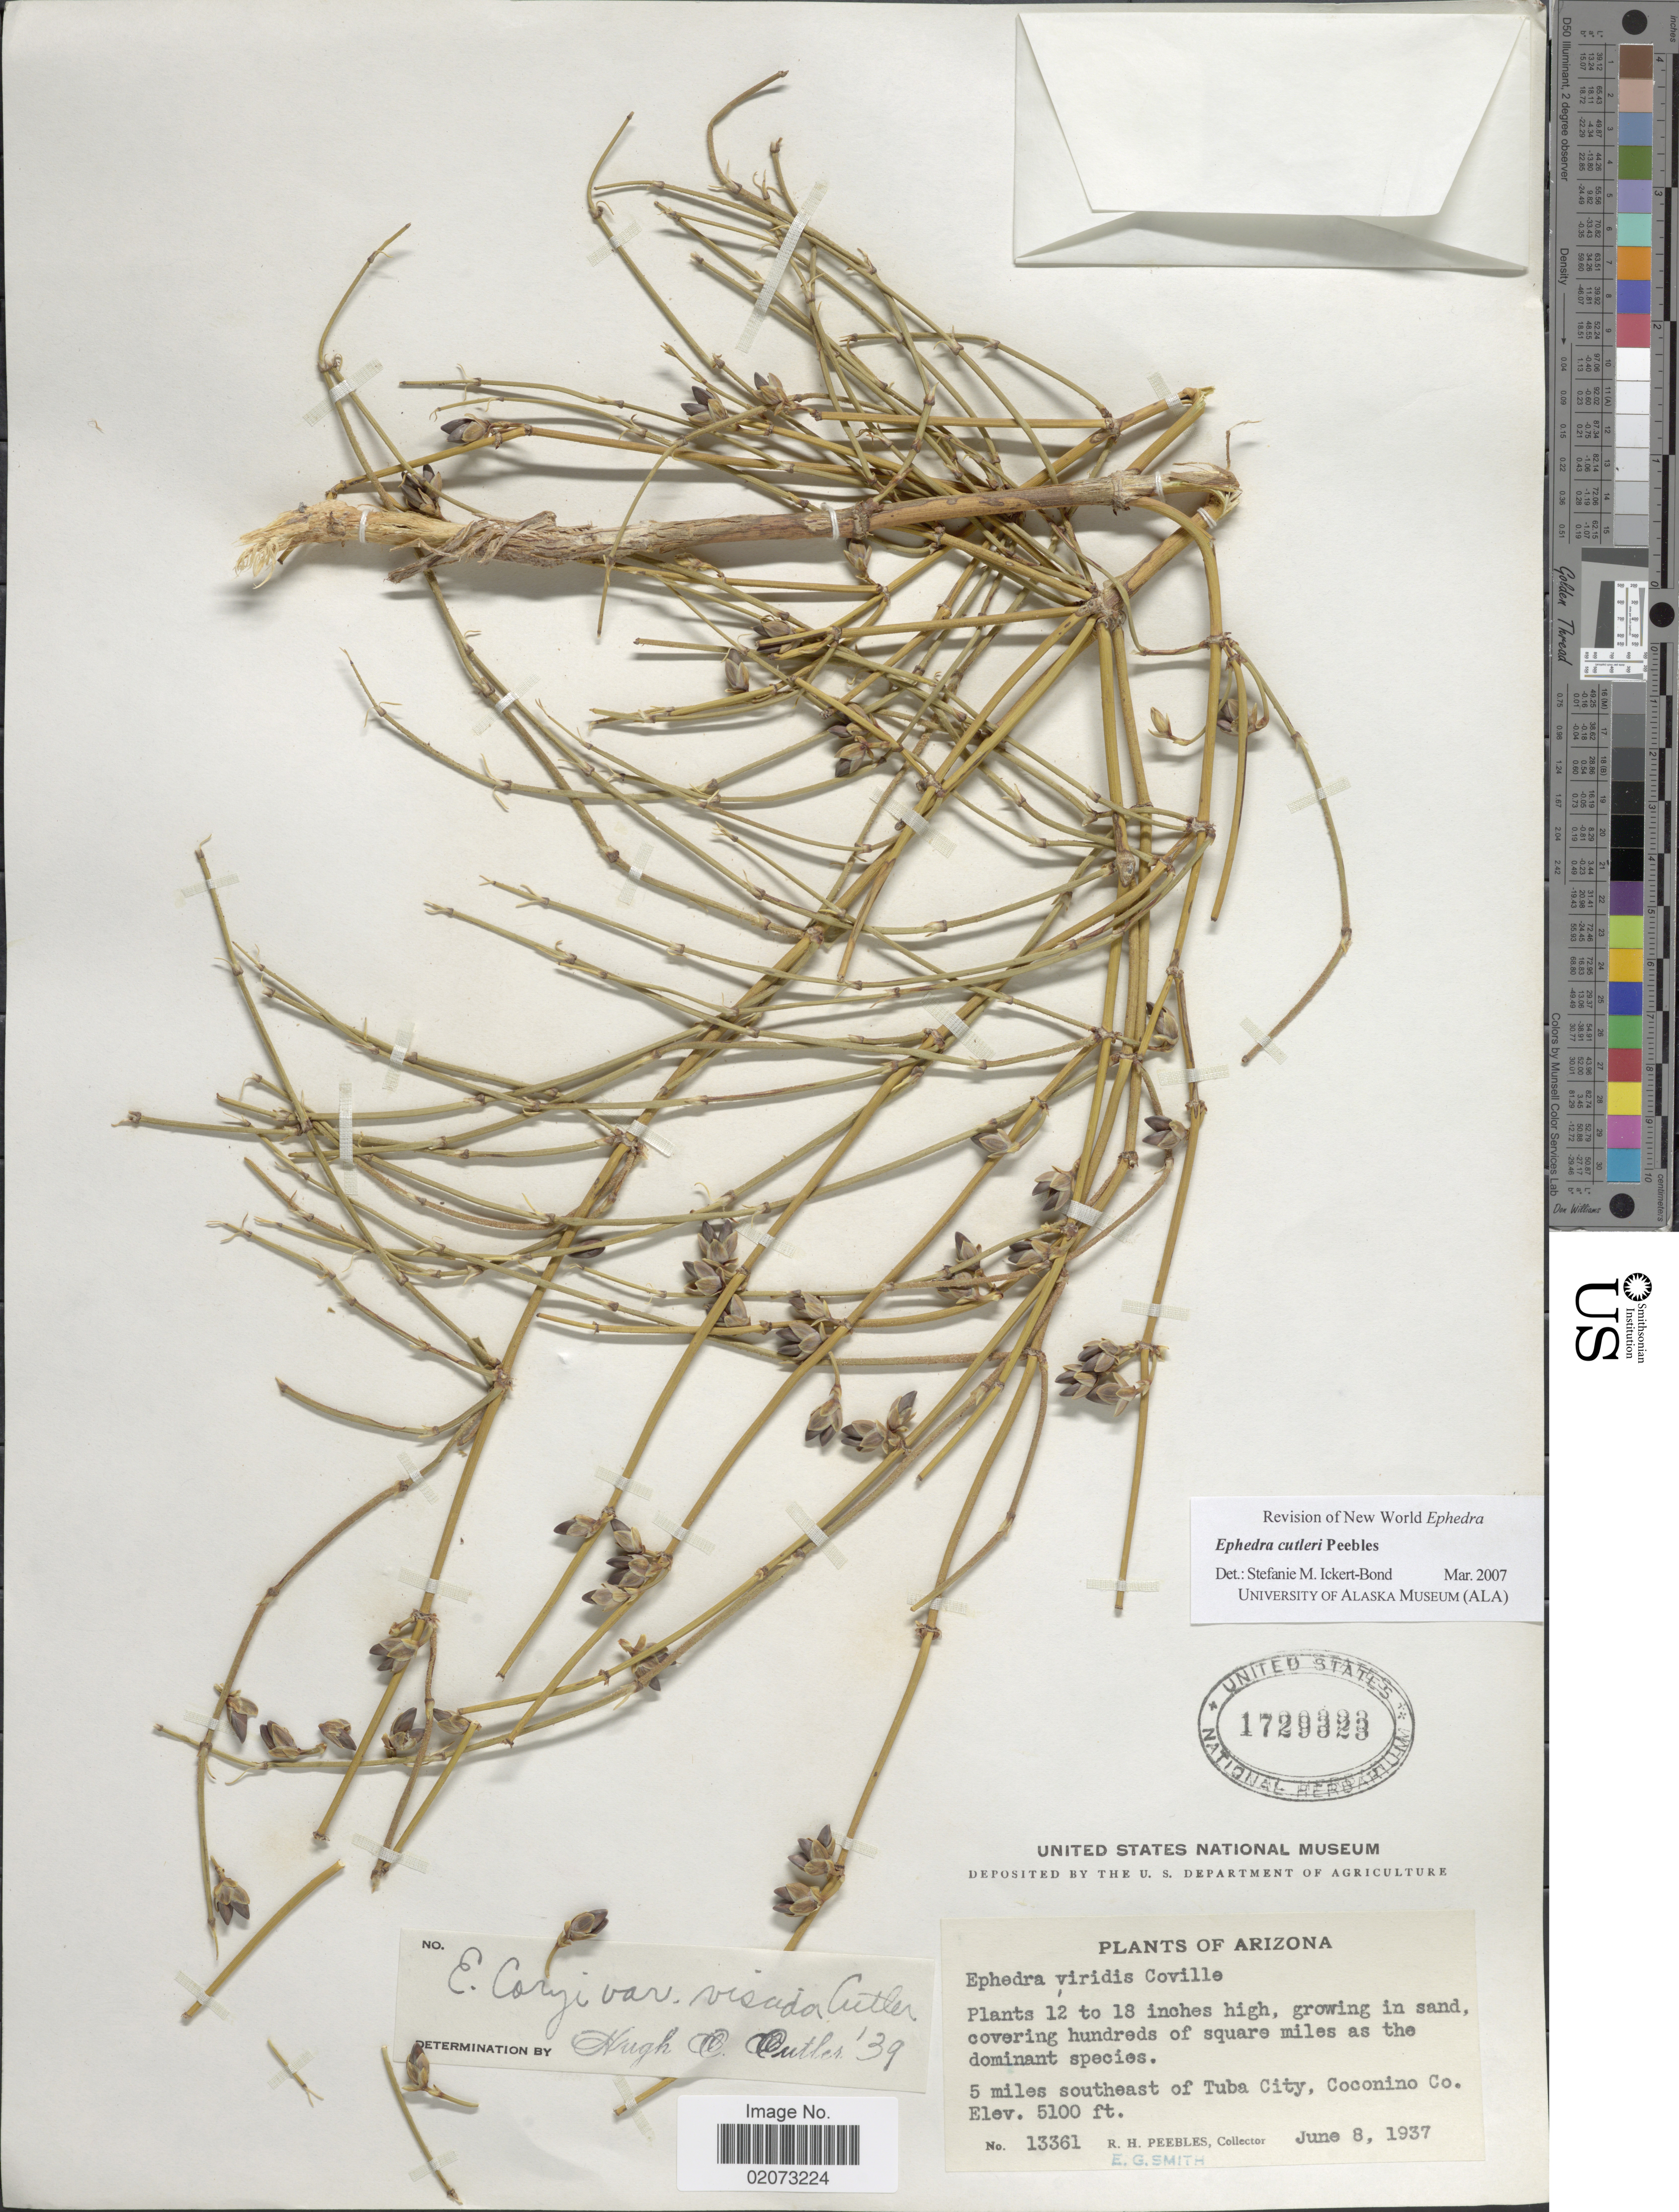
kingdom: Plantae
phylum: Tracheophyta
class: Gnetopsida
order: Ephedrales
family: Ephedraceae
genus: Ephedra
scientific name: Ephedra cutleri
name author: Peebles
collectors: R. H. Peebles & E. G. Smith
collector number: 13361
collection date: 1937-06-08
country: United States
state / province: Arizona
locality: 5 miles southeast of Tuba City, Coconino Co.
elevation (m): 1554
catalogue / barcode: US 1729323